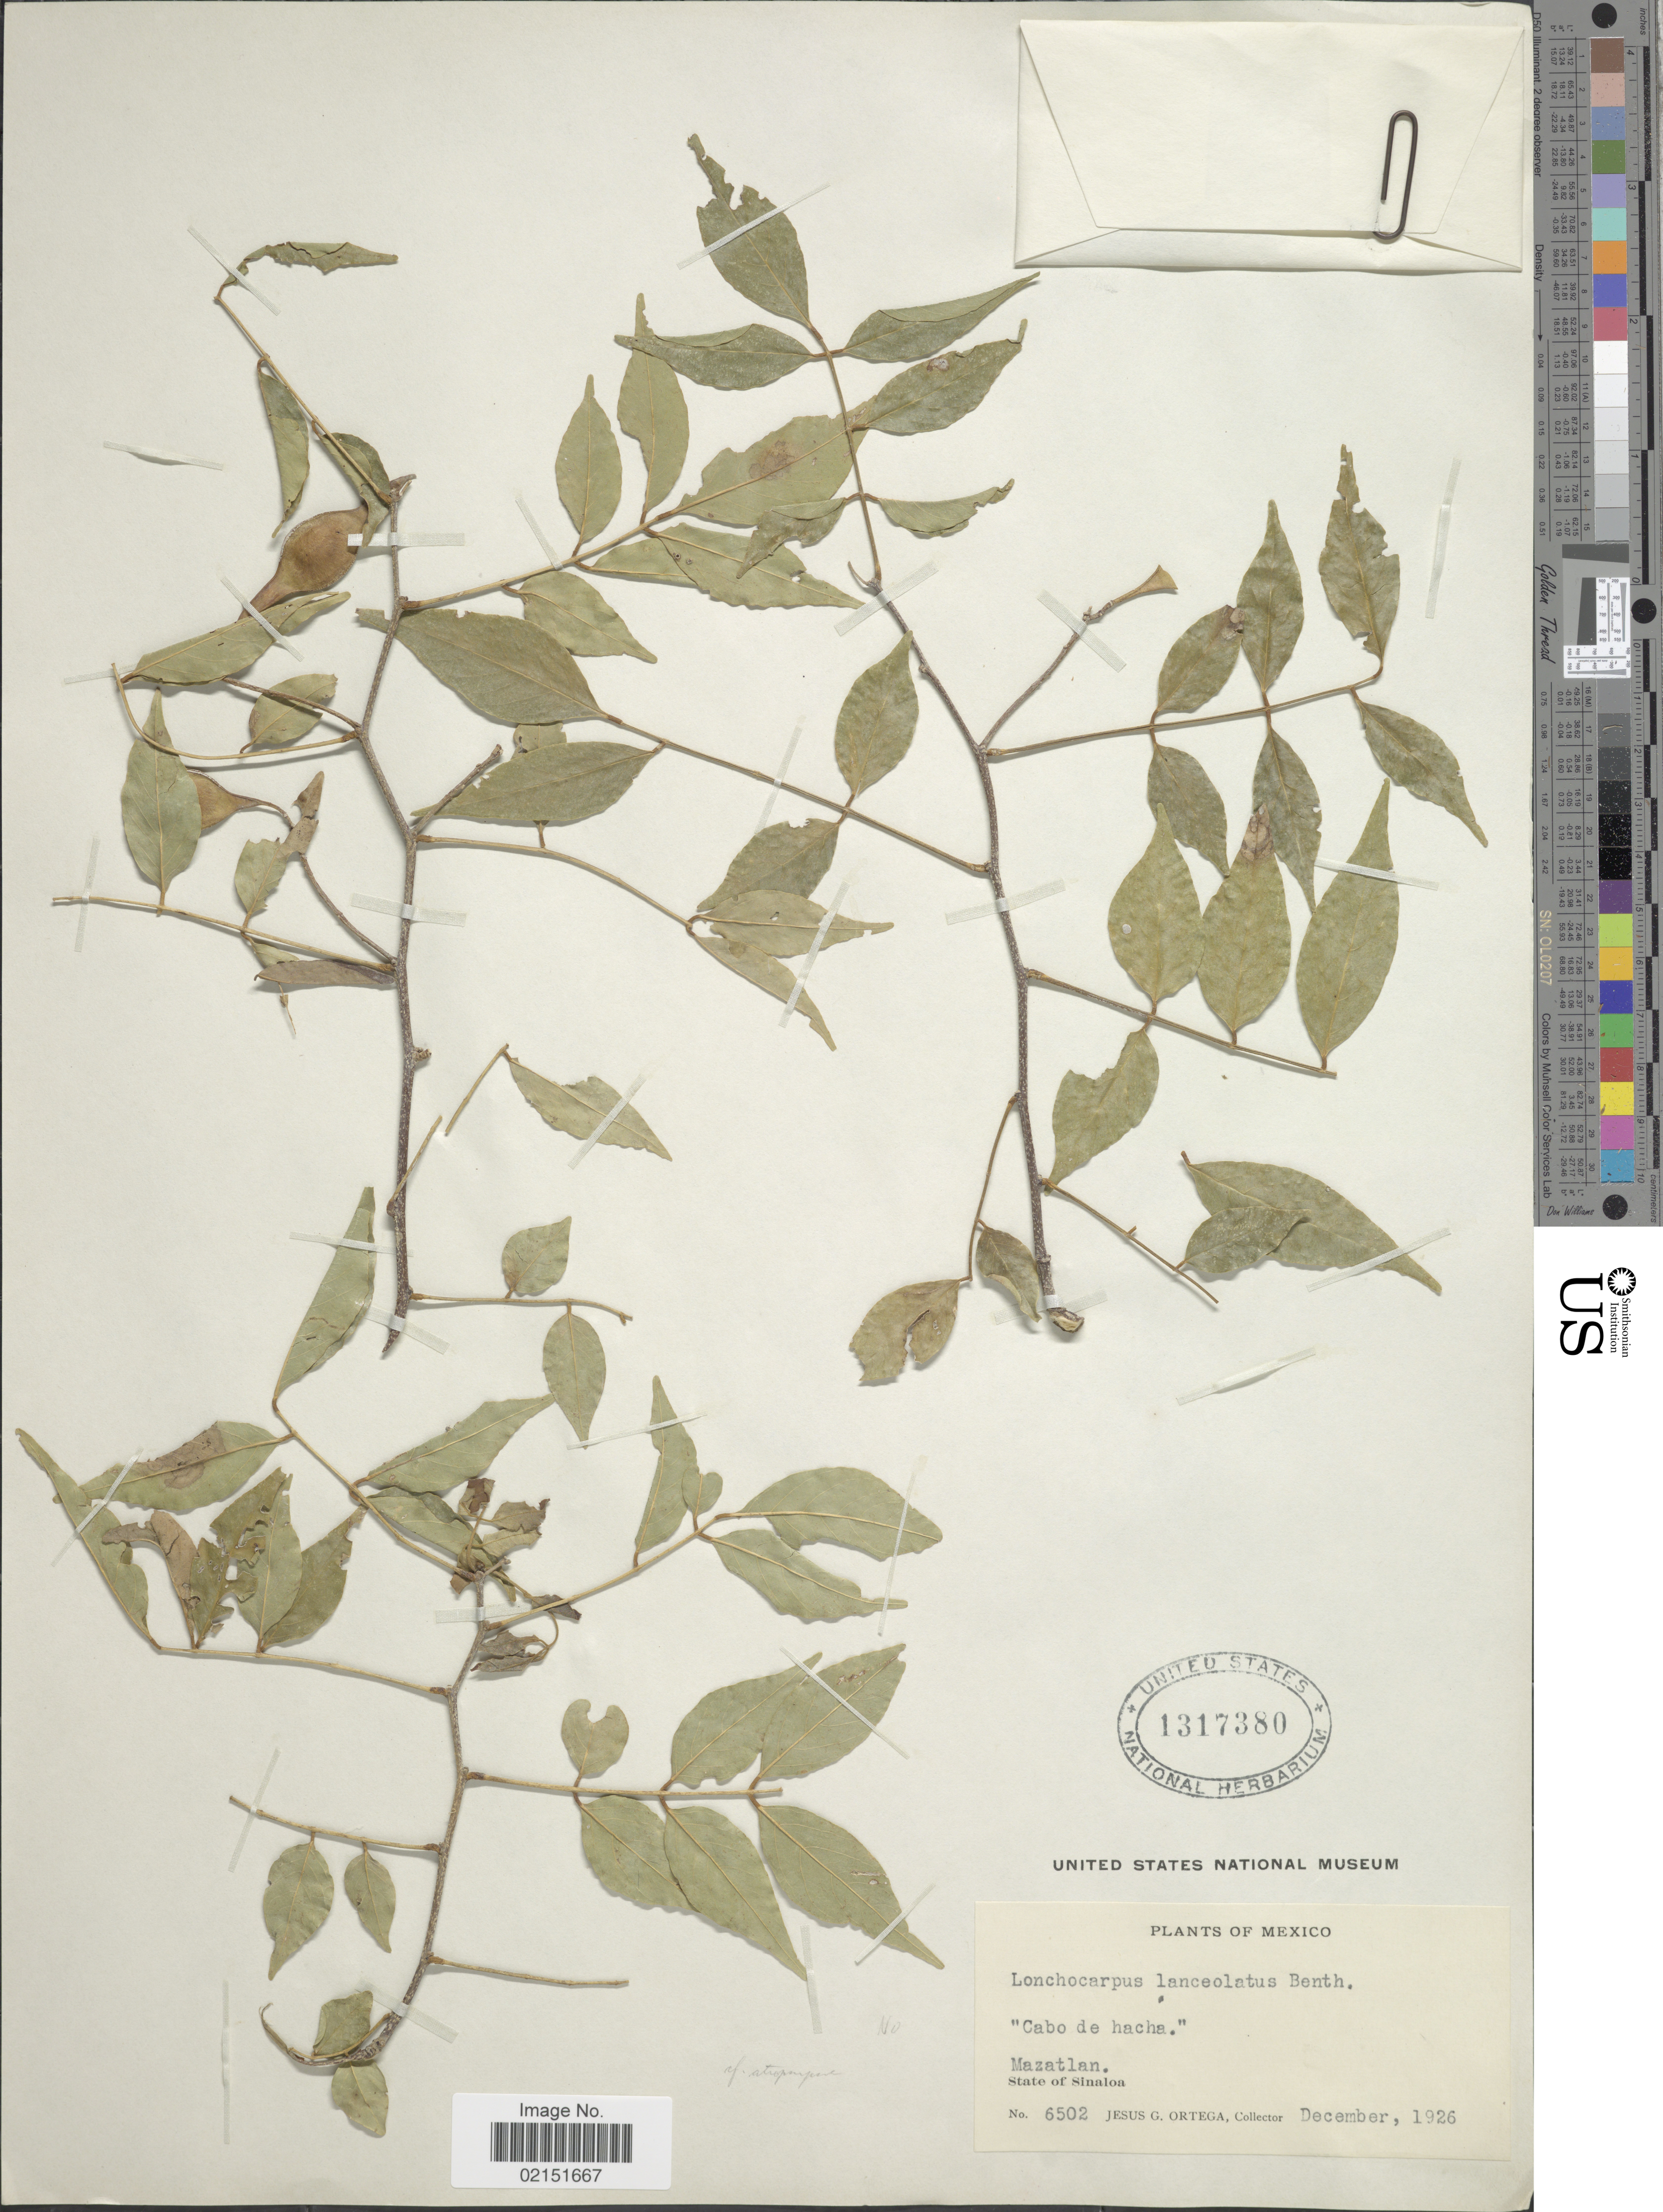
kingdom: Plantae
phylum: Tracheophyta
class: Magnoliopsida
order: Fabales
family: Fabaceae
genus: Lonchocarpus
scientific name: Lonchocarpus lanceolatus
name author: Benth.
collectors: J. Ortega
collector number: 6502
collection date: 1926-12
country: Mexico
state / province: Sinaloa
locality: Mazatlan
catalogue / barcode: US 1317380